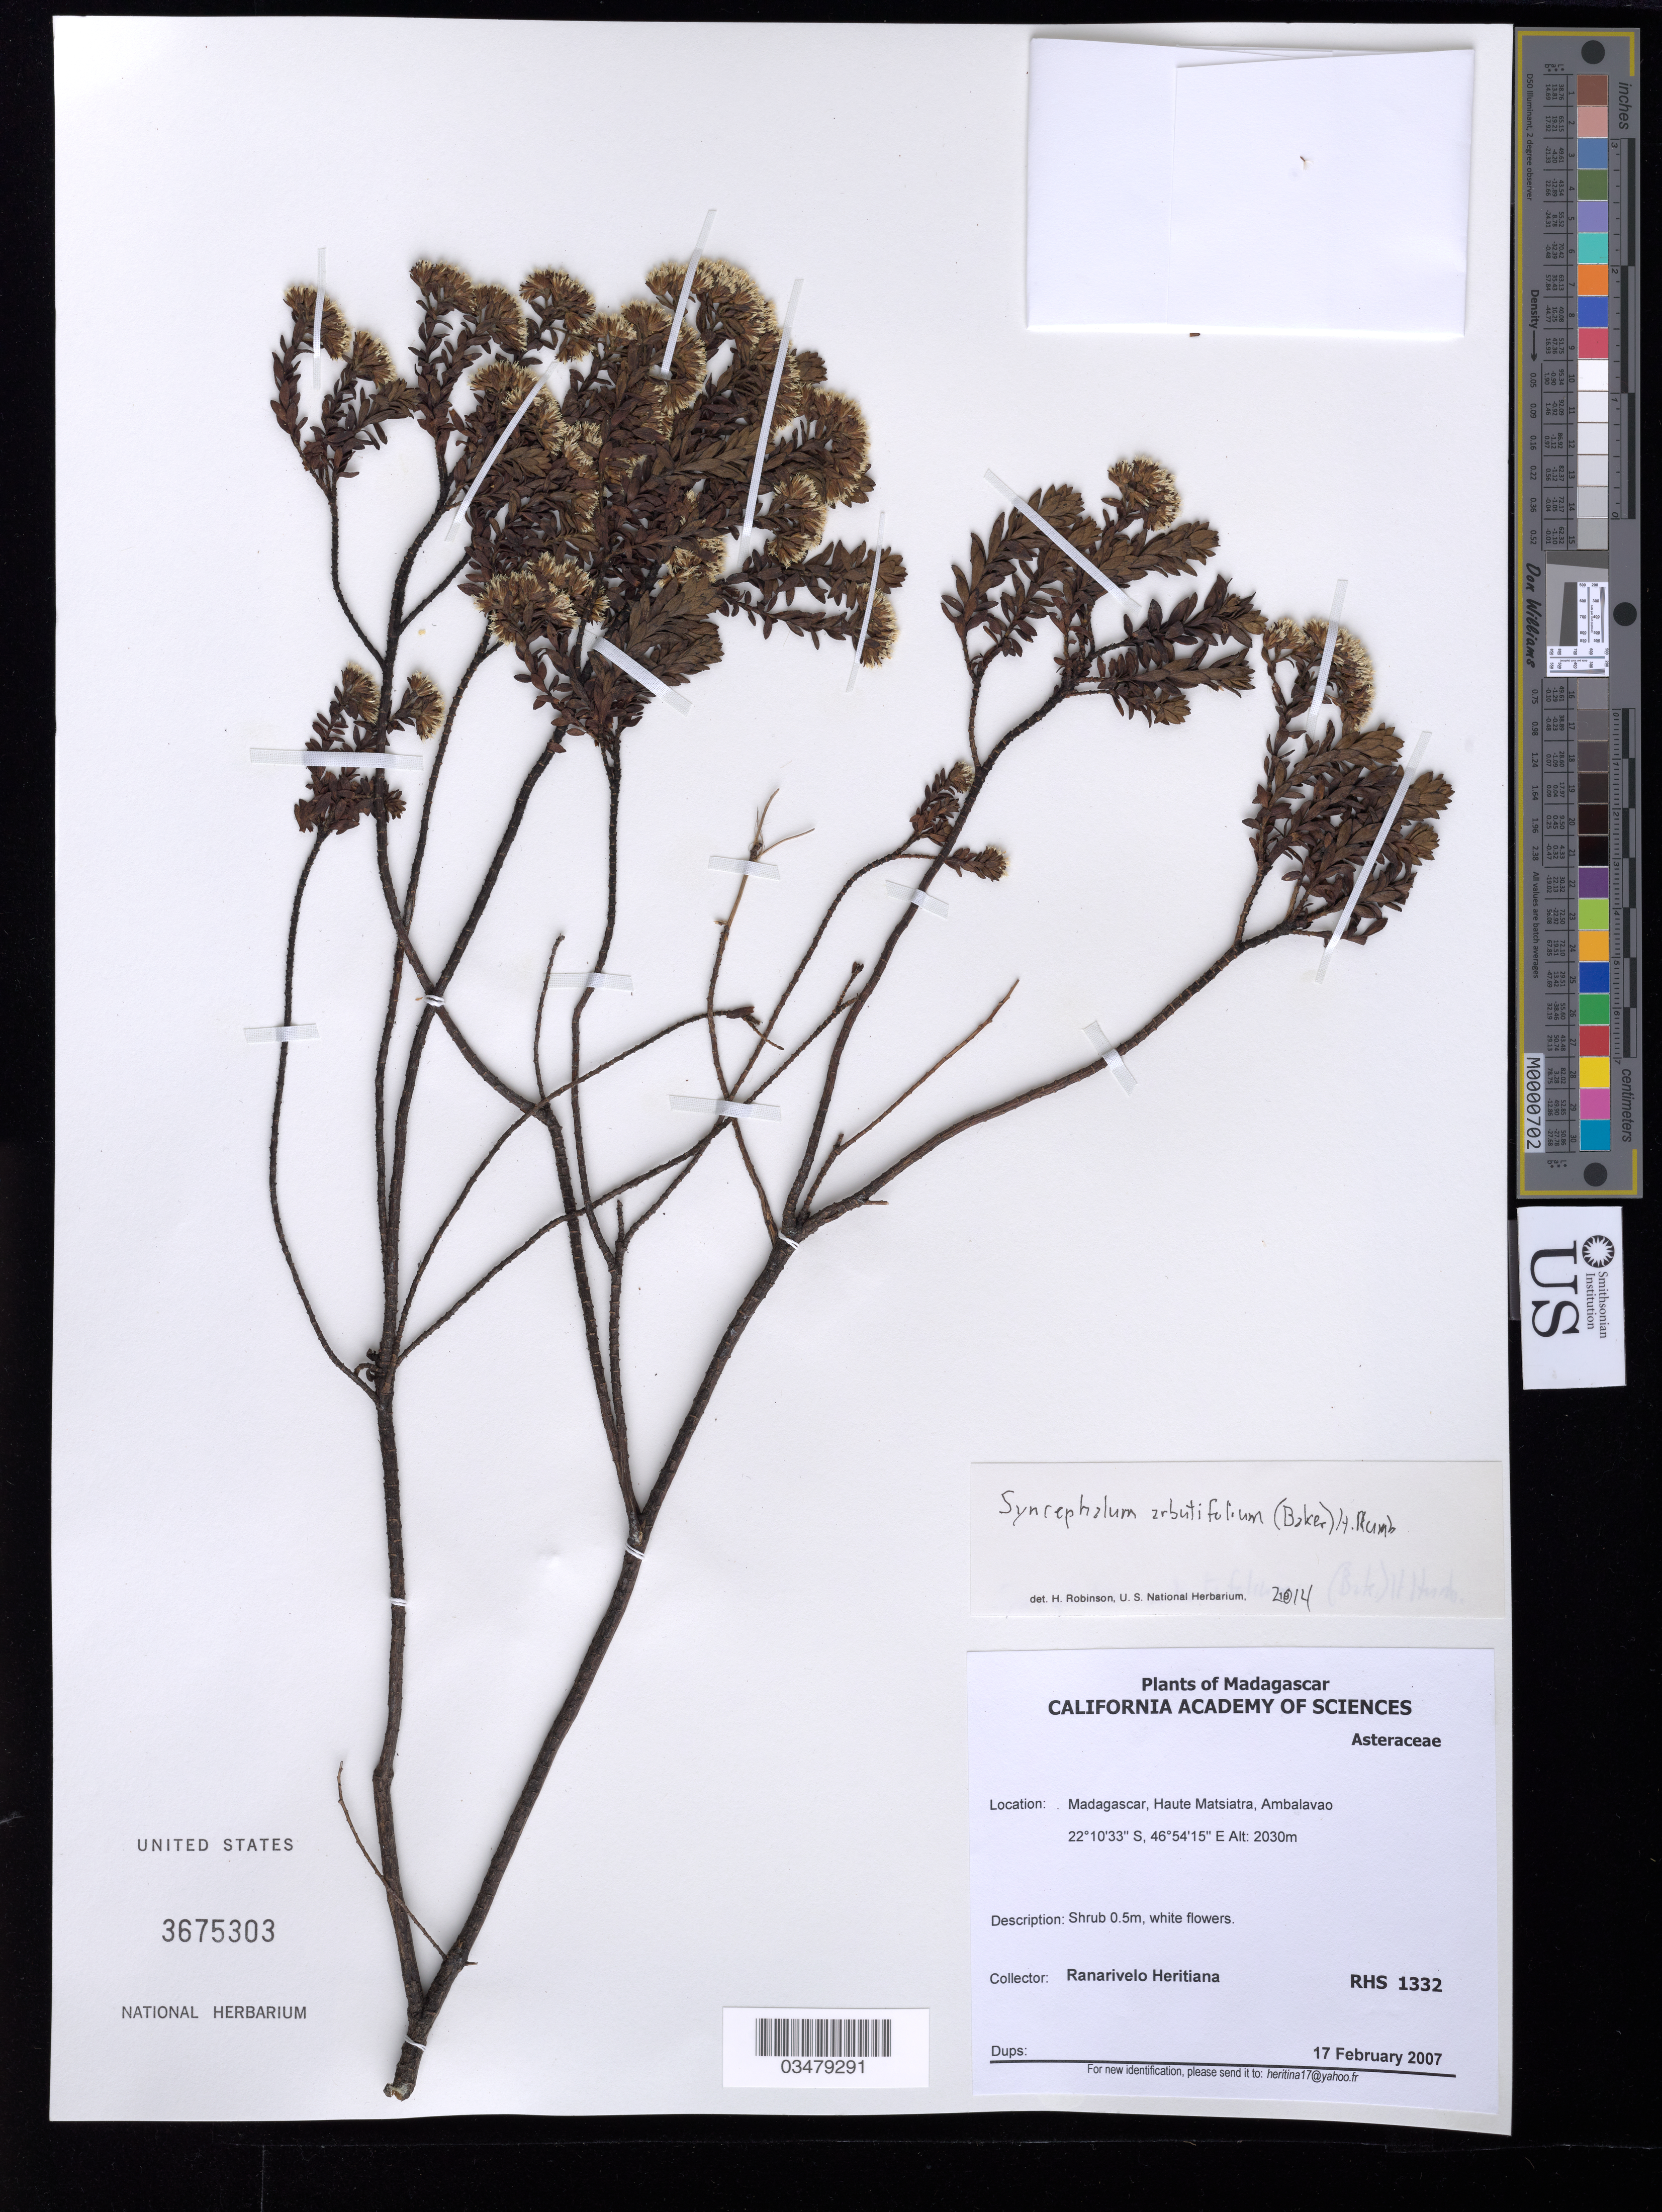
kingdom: Plantae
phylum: Tracheophyta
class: Magnoliopsida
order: Asterales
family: Asteraceae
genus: Syncephalum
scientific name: Syncephalum arbutifolium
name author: Humb.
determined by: Robinson, Harold E., (US)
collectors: R. Heritiana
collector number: RHS 1332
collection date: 2007-02-17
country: Madagascar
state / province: Haute Matsiatra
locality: Ambalavao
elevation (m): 2030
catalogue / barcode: US 3675303